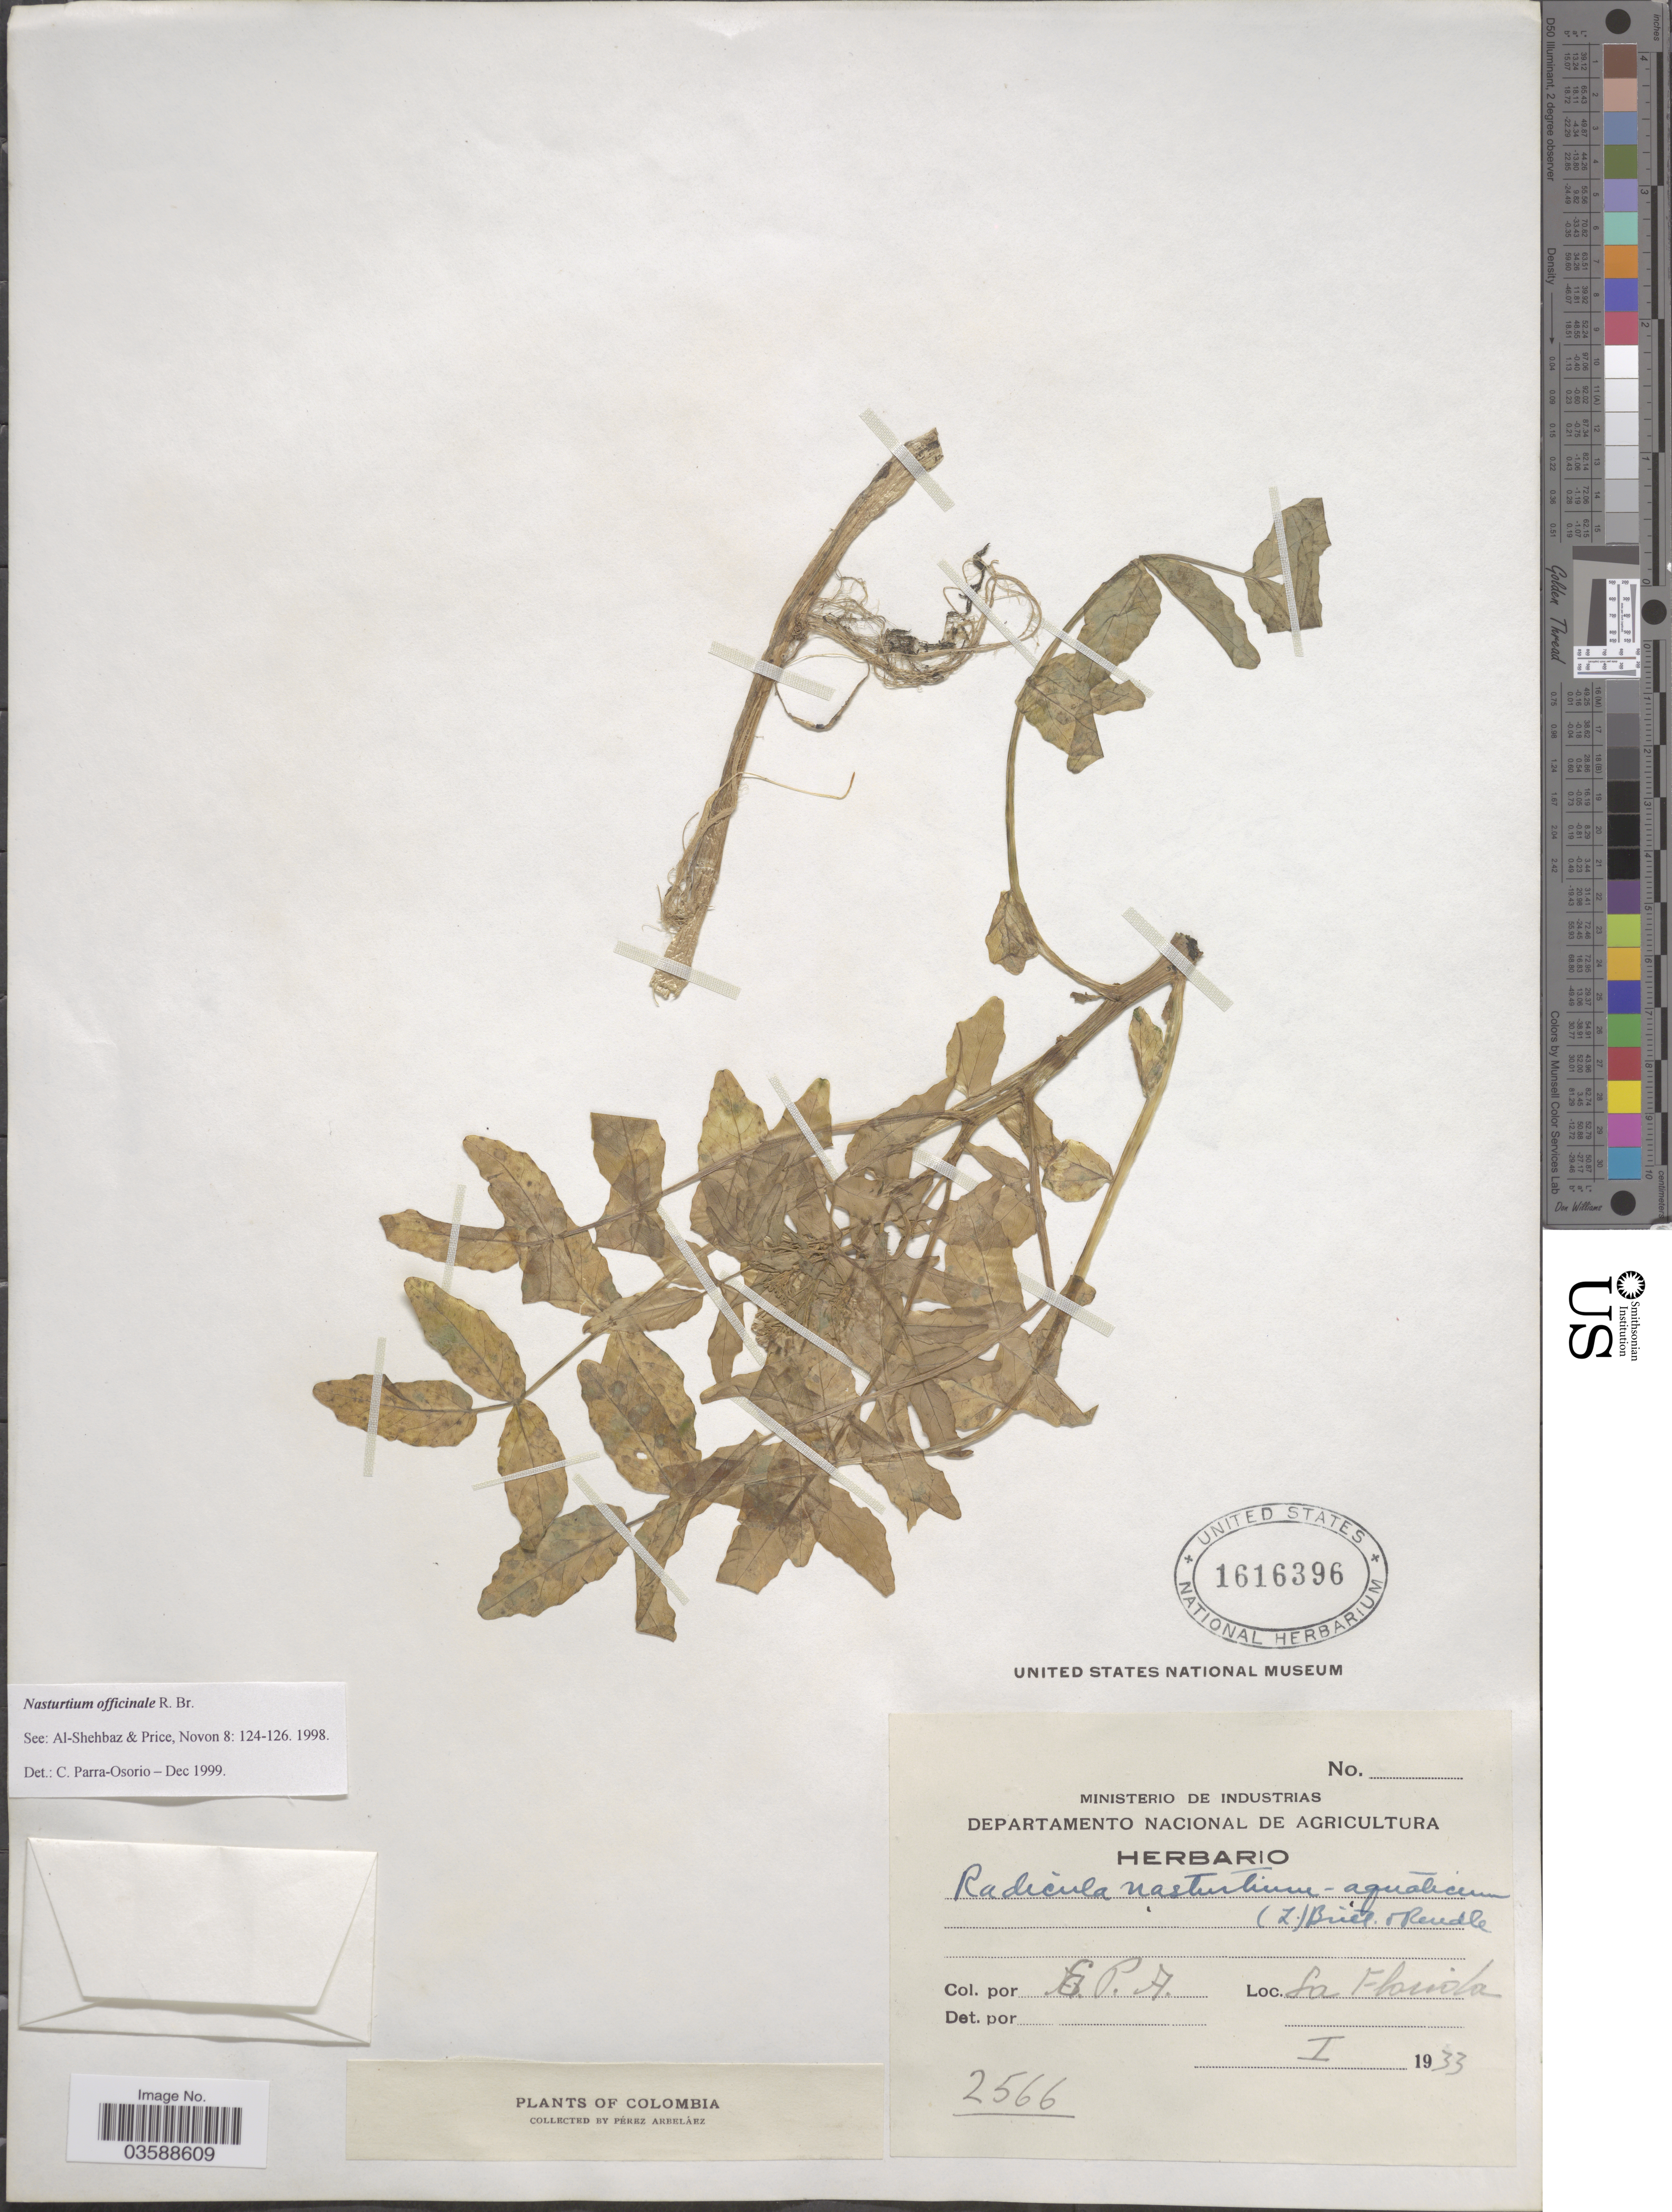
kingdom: Plantae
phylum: Tracheophyta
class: Magnoliopsida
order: Brassicales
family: Brassicaceae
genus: Nasturtium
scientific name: Nasturtium officinale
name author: R. Br.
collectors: E. Pérez Arbeláez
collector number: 2566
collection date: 1933-01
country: Colombia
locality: La Florida.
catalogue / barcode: US 1616396